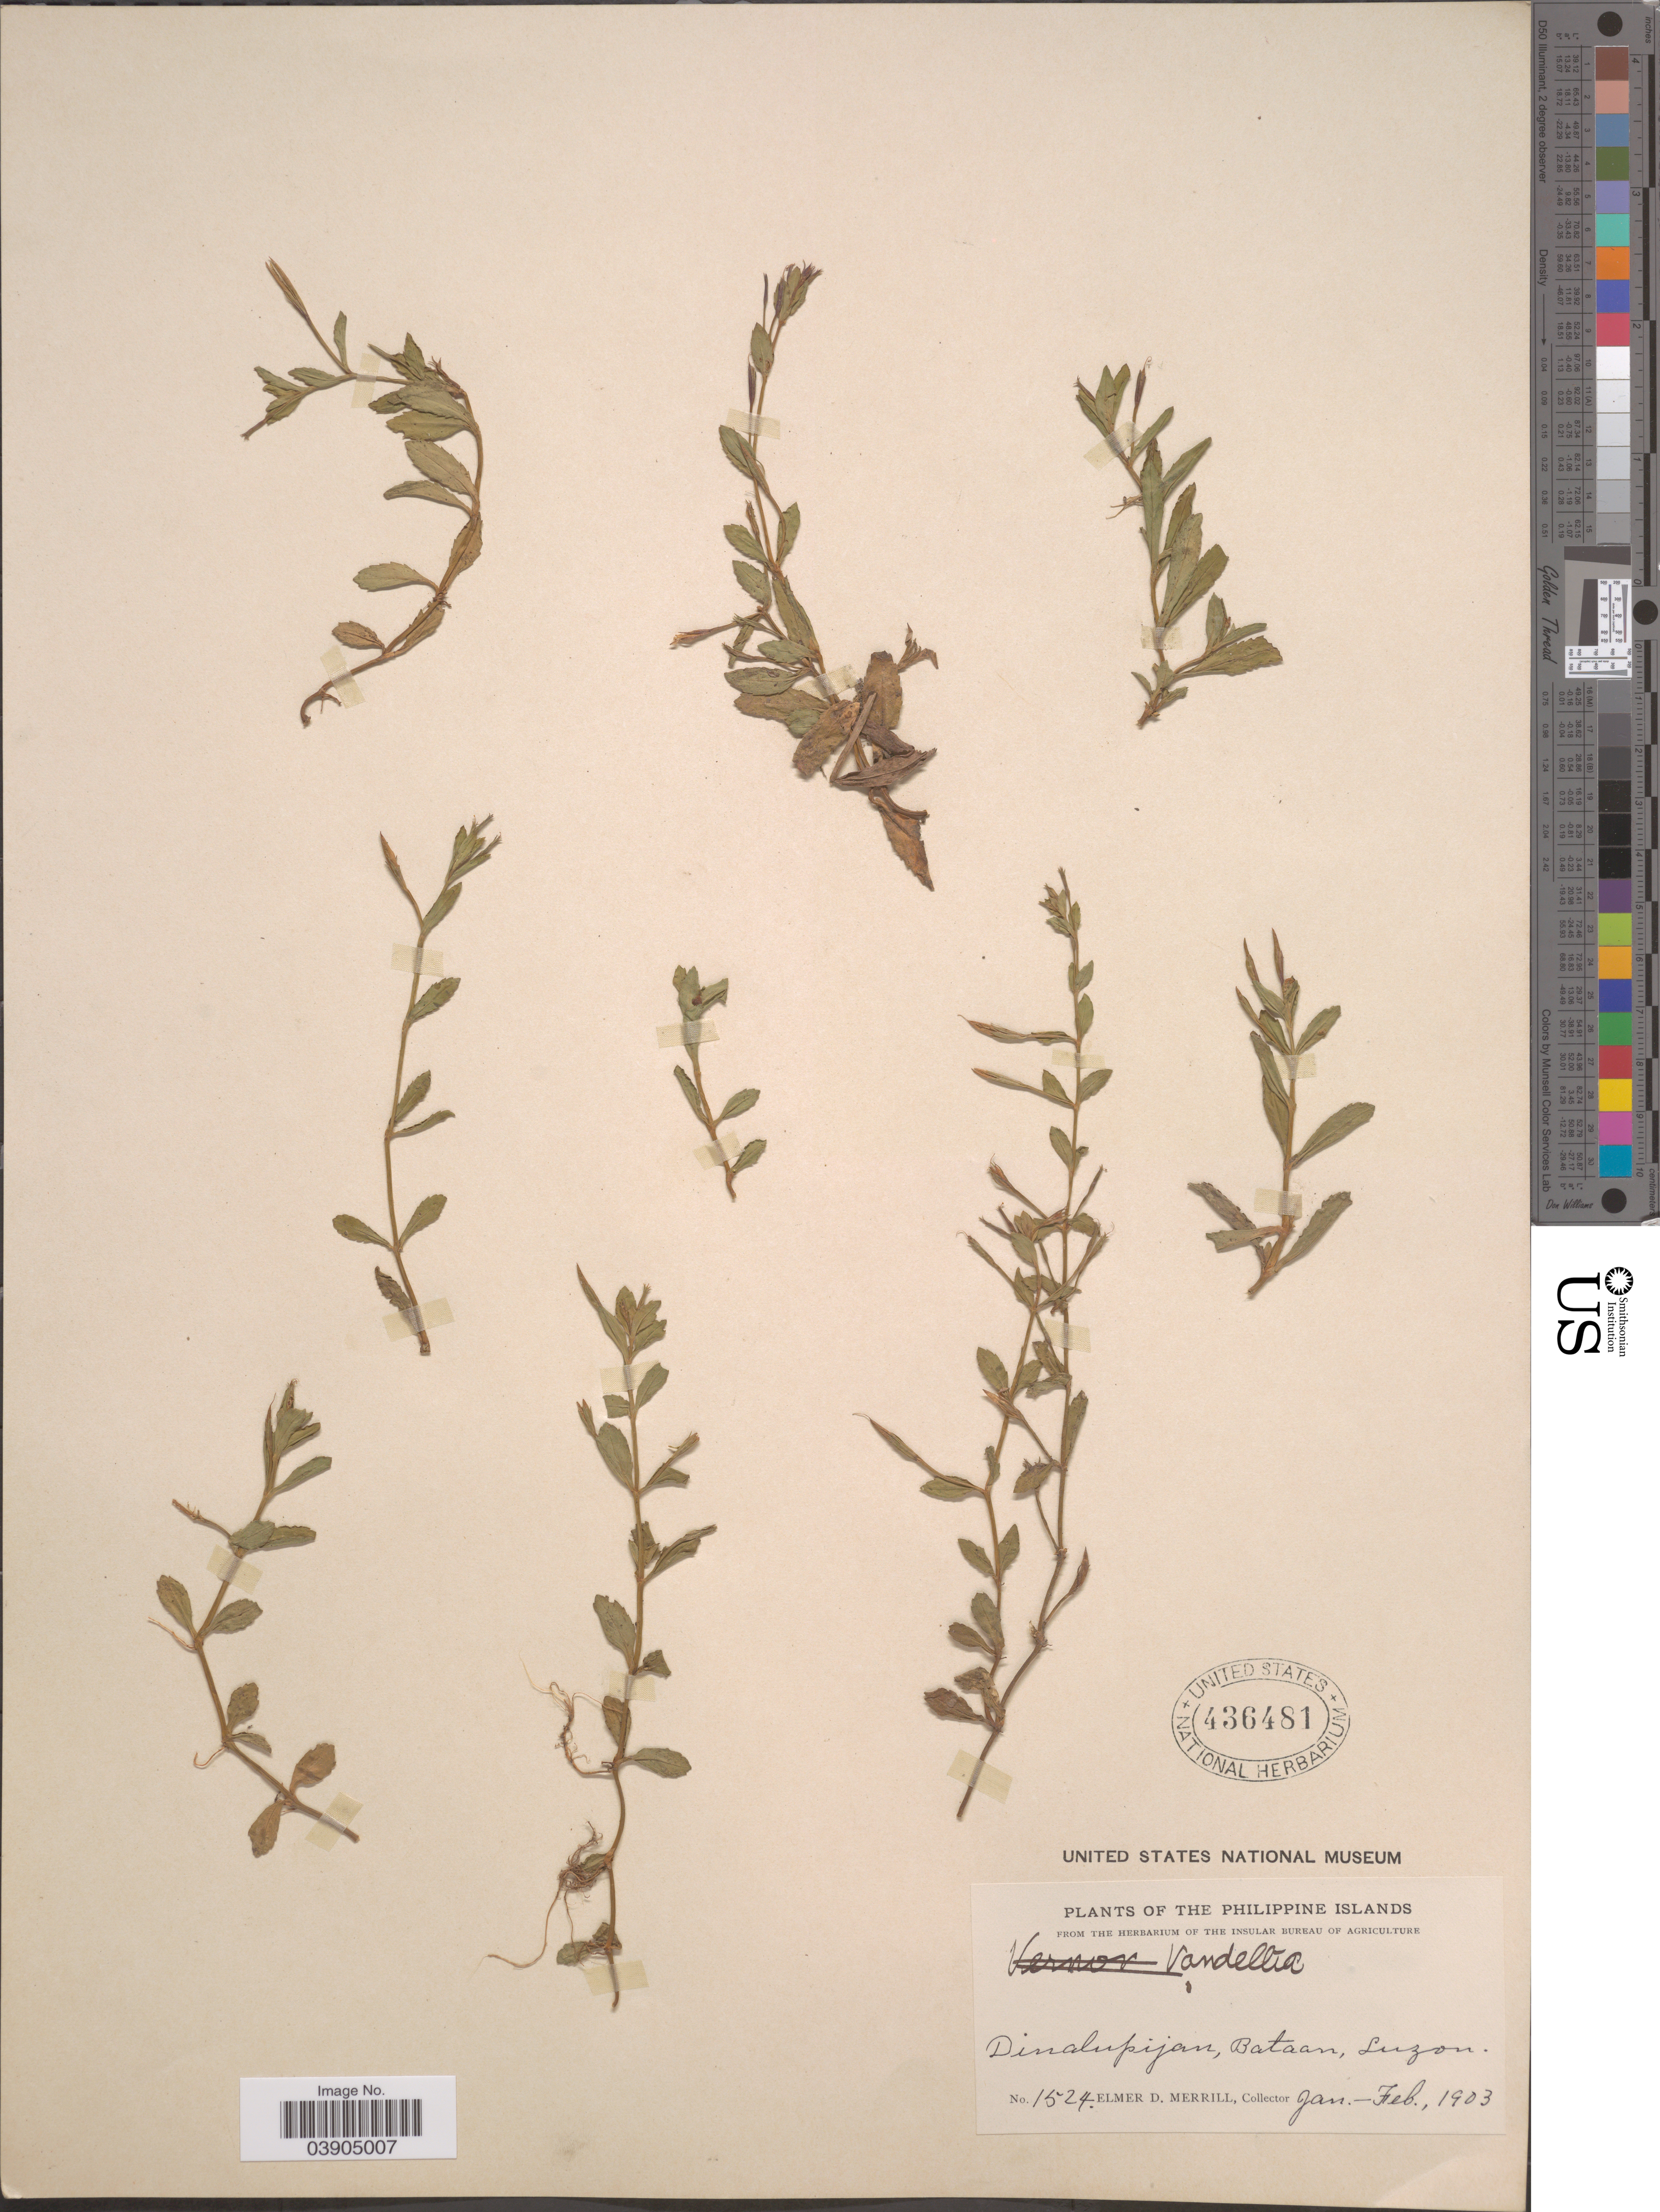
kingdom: Plantae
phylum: Tracheophyta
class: Magnoliopsida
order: Lamiales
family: Linderniaceae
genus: Lindernia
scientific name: Lindernia antipoda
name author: (L.) Alston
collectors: E. D. Merrill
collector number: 1524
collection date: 1903-01/1903-02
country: Philippines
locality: Dinalupijan, Bataan, Luzon.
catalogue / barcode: US 436481